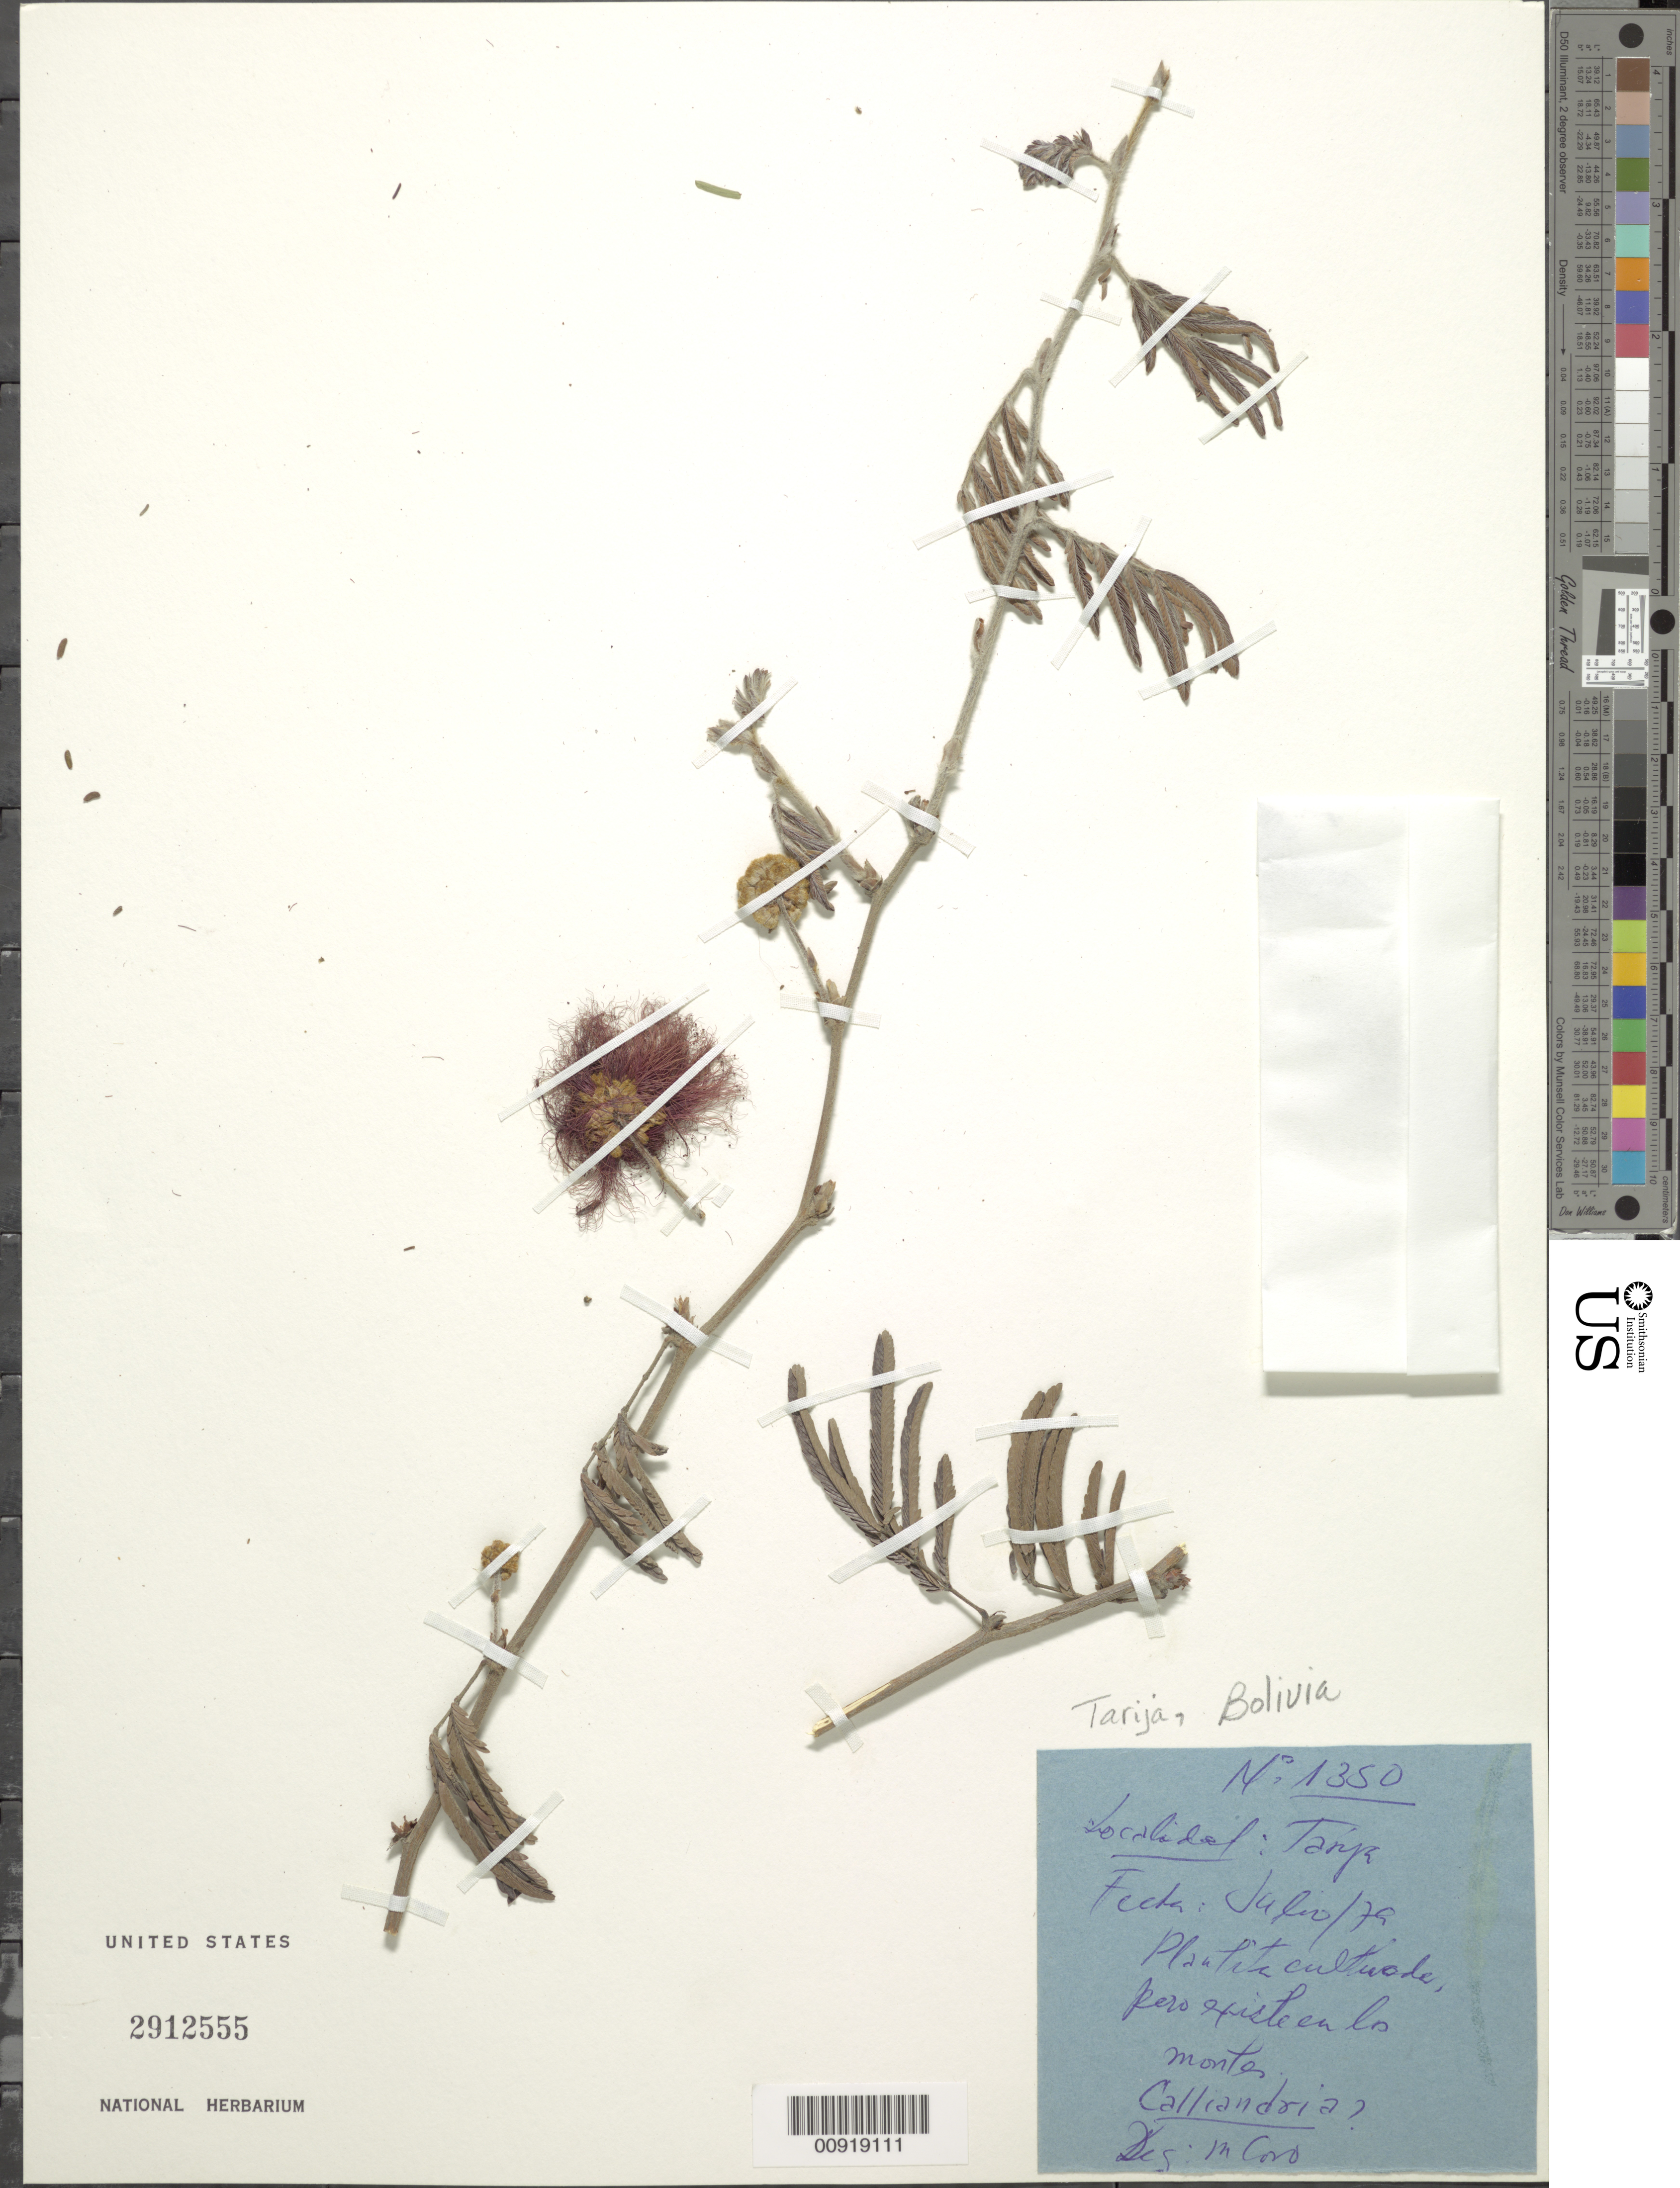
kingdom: Plantae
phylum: Tracheophyta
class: Magnoliopsida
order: Fabales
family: Fabaceae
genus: Calliandra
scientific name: Calliandra sp.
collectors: M. Coro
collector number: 1350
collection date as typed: Jul 1979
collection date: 1979-07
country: Bolivia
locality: Tarija.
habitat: Montes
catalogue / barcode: US 2912555